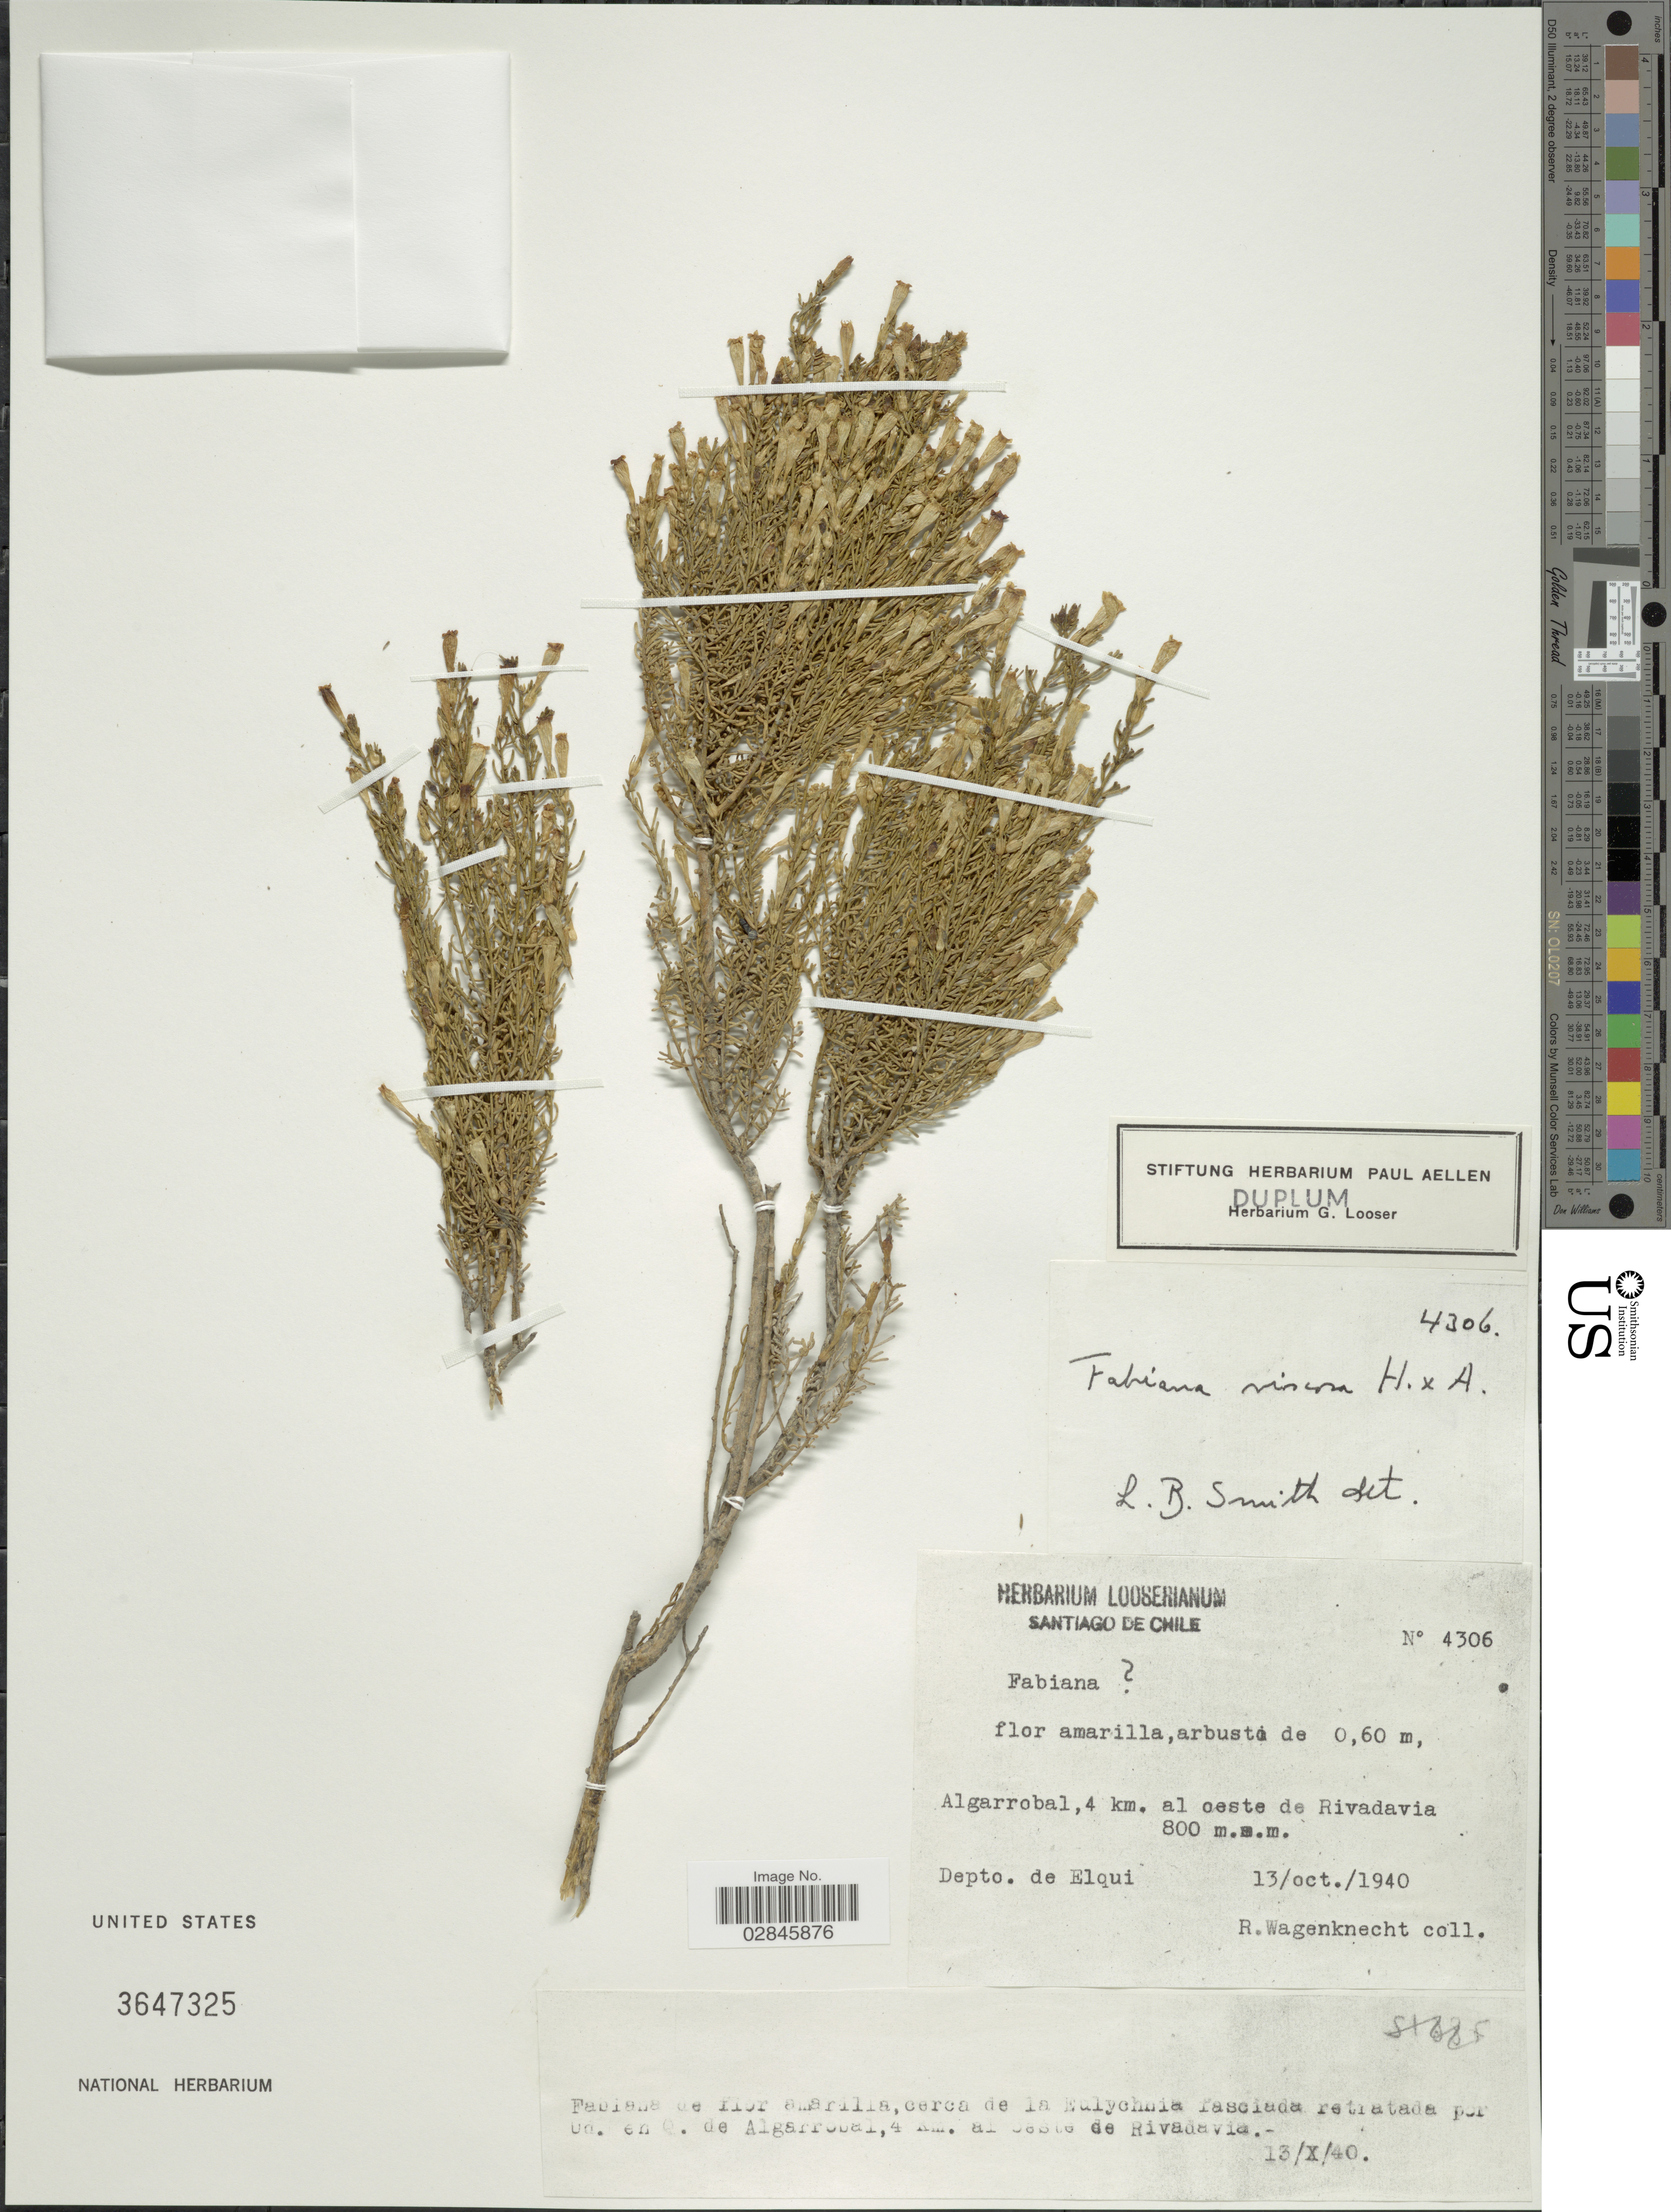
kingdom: Plantae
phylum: Tracheophyta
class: Magnoliopsida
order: Solanales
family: Solanaceae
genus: Fabiana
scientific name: Fabiana viscosa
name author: Hook. & Arn.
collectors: R. Wagenknecht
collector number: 4306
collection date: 1940-10-13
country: Chile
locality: Algarrobal. 4 km. al oeste de Rivadavia. Depto. de Elqui.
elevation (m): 800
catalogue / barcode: US 3647325